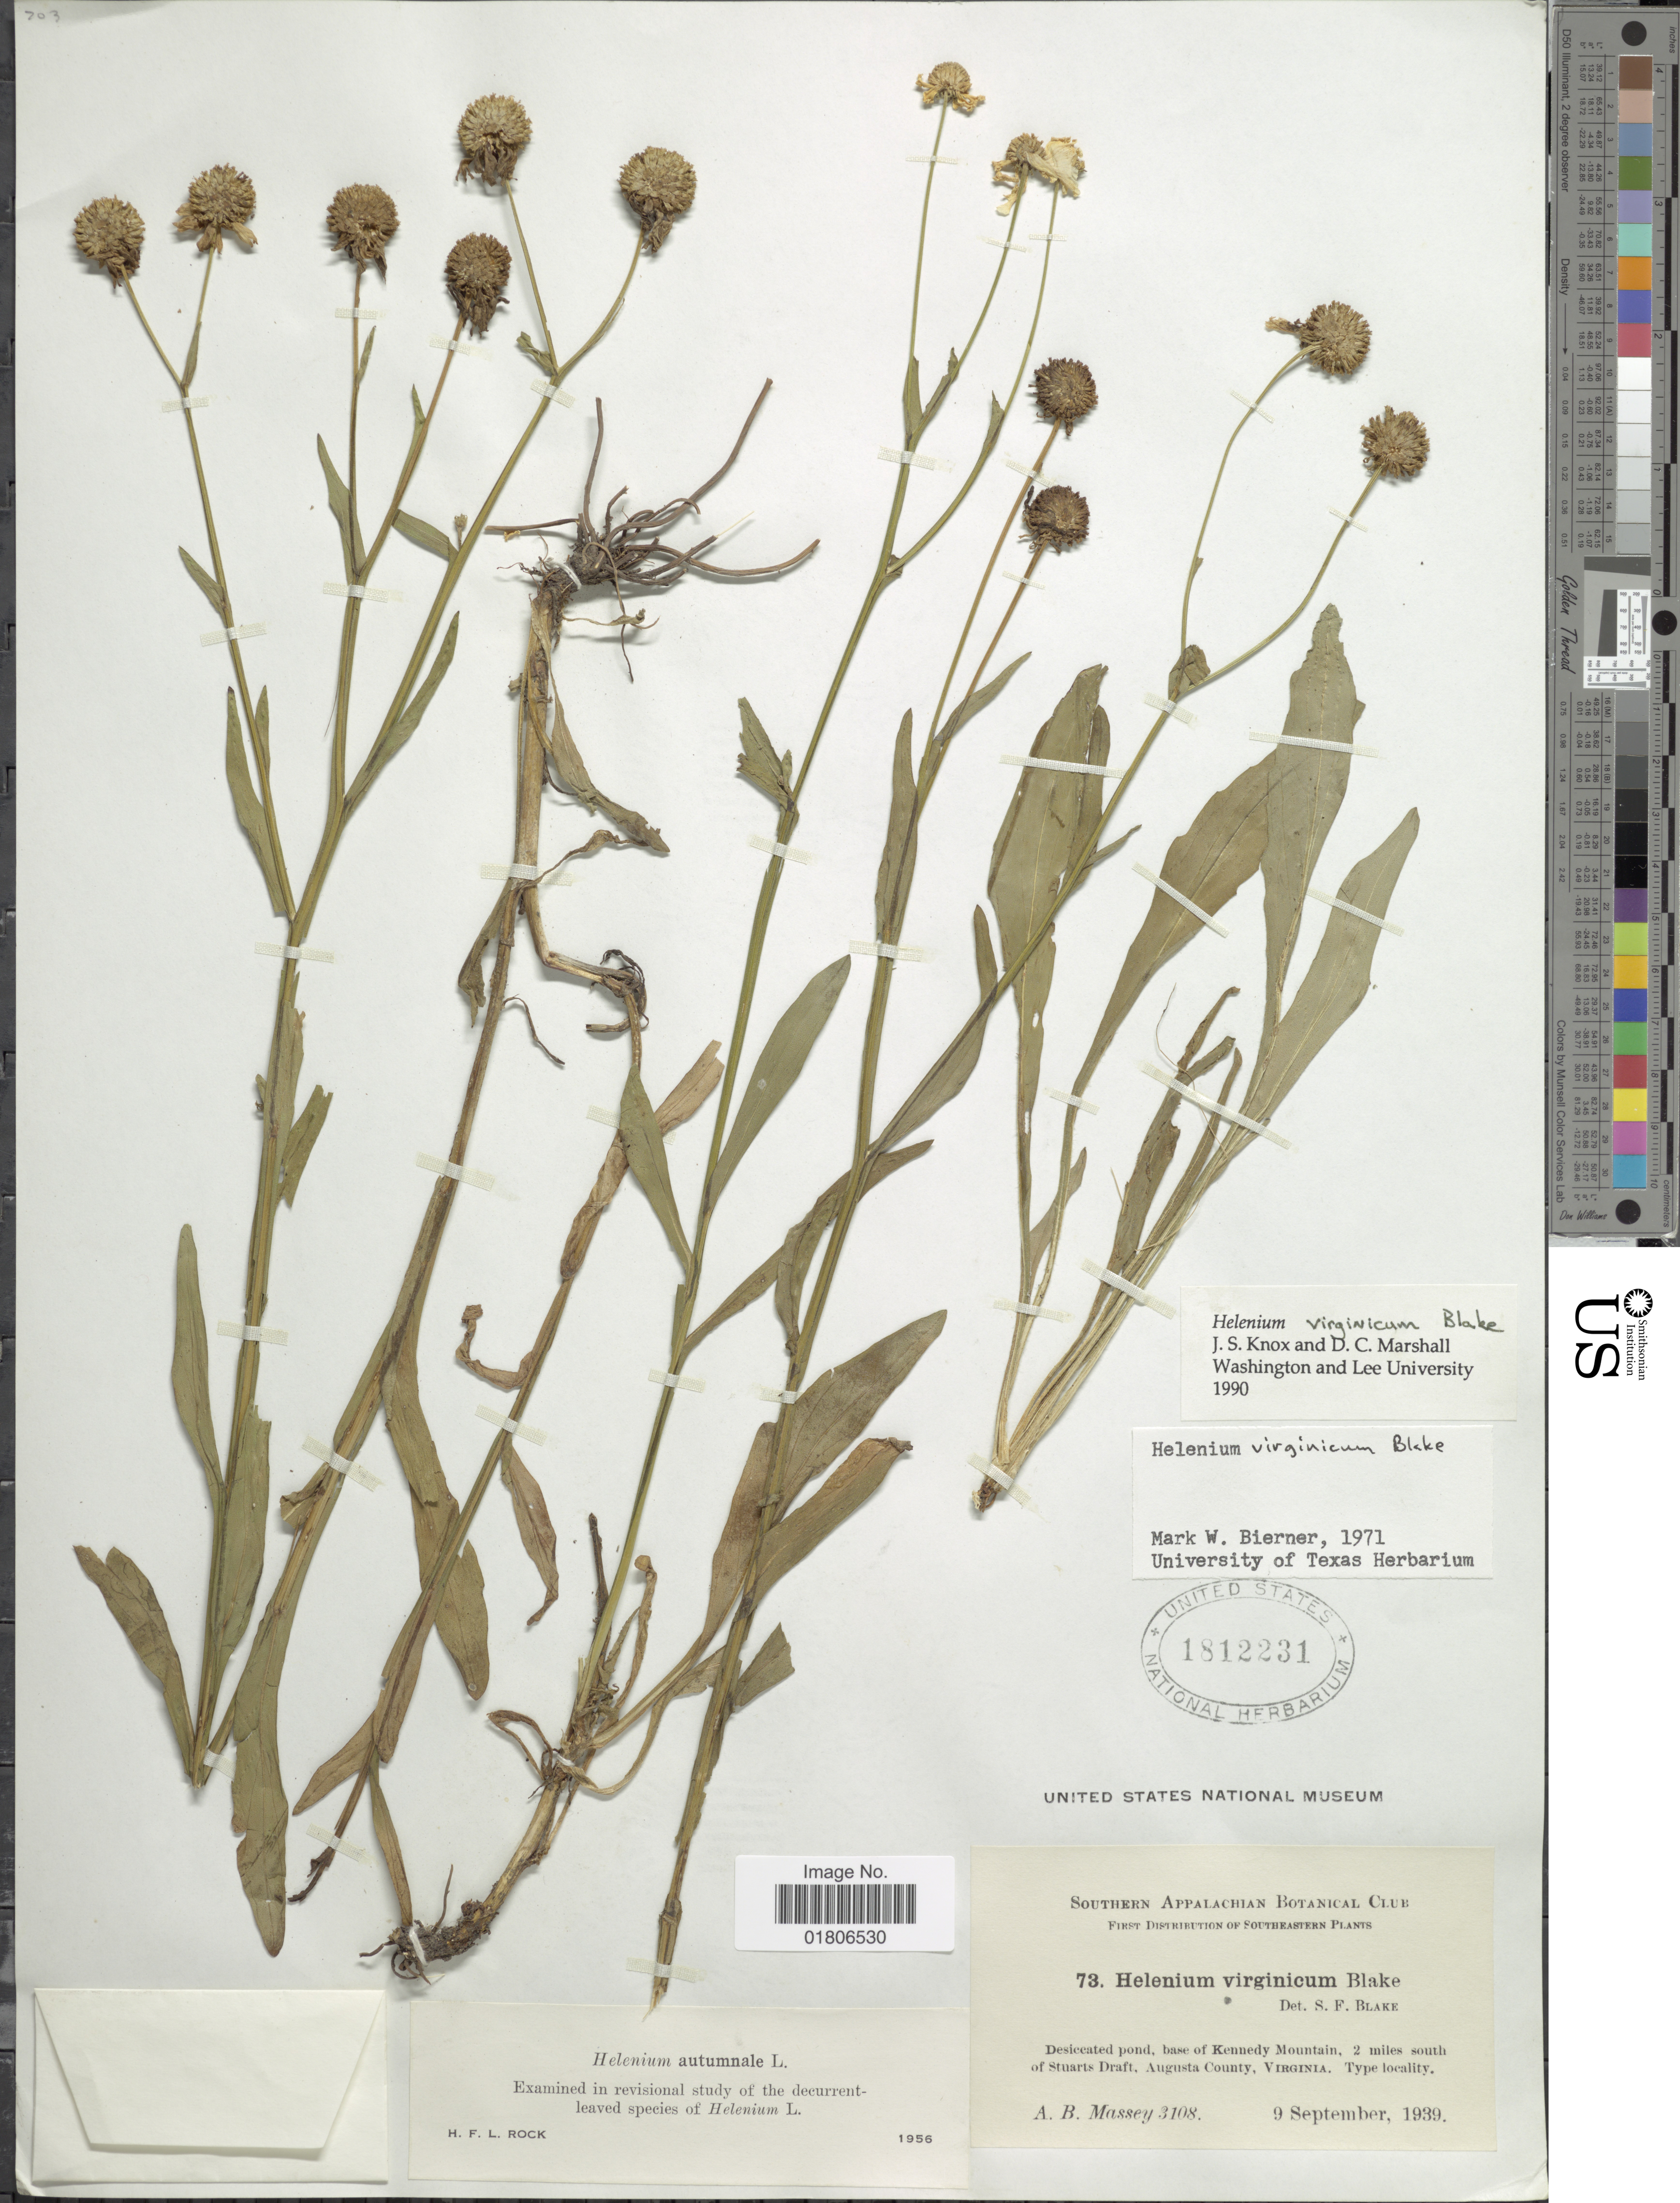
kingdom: Plantae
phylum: Tracheophyta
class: Magnoliopsida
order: Asterales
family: Asteraceae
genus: Helenium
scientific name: Helenium virginicum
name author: S.F. Blake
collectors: A. Massey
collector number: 3108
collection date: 1939-09-09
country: United States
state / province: Virginia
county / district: Augusta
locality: Desiccated pond, base of Kennedy Mountain, 2 miles south of Stuarts Draft, Augusta County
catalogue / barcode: US 1812231